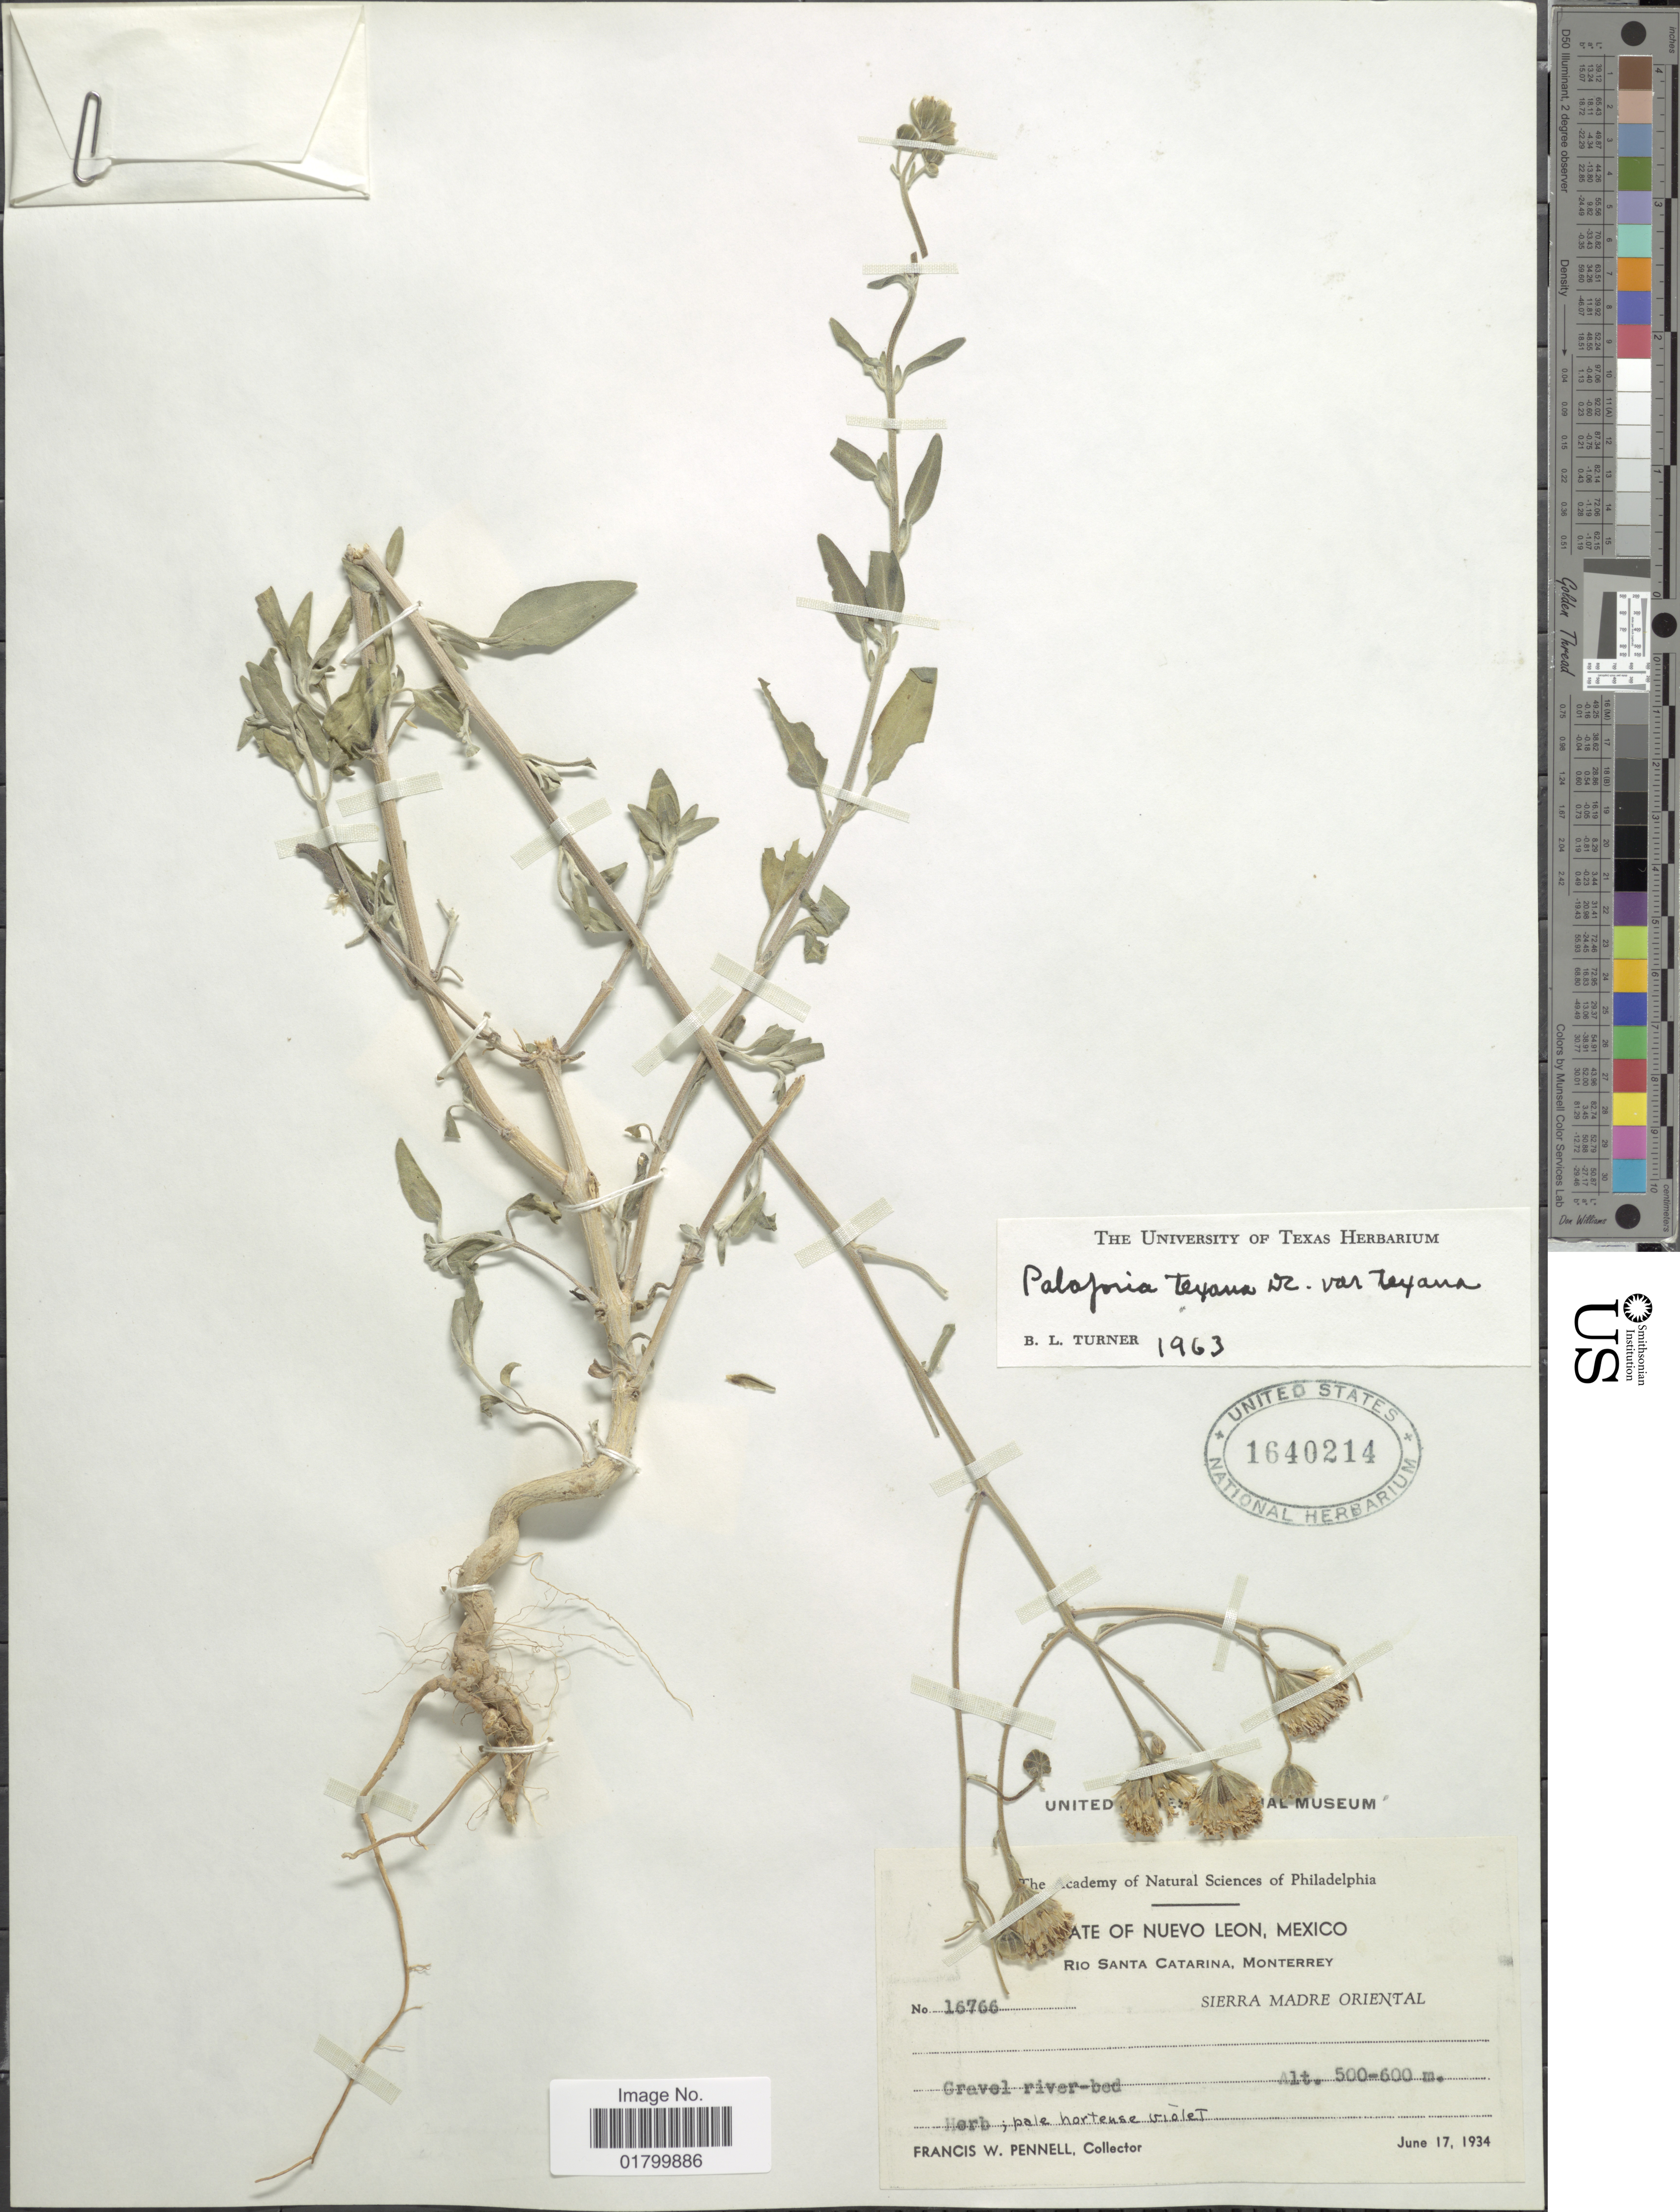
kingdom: Plantae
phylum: Tracheophyta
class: Magnoliopsida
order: Asterales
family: Asteraceae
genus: Palafoxia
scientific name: Palafoxia texana var. texana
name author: DC.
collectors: F. W. Pennell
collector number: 16766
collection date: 1934-06-17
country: Mexico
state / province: Nuevo León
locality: State of Nuevo Leon, Mexico, Rio Santa Catarina, Monterrey, Sierra Madre Oriental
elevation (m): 152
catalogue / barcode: US 1640214